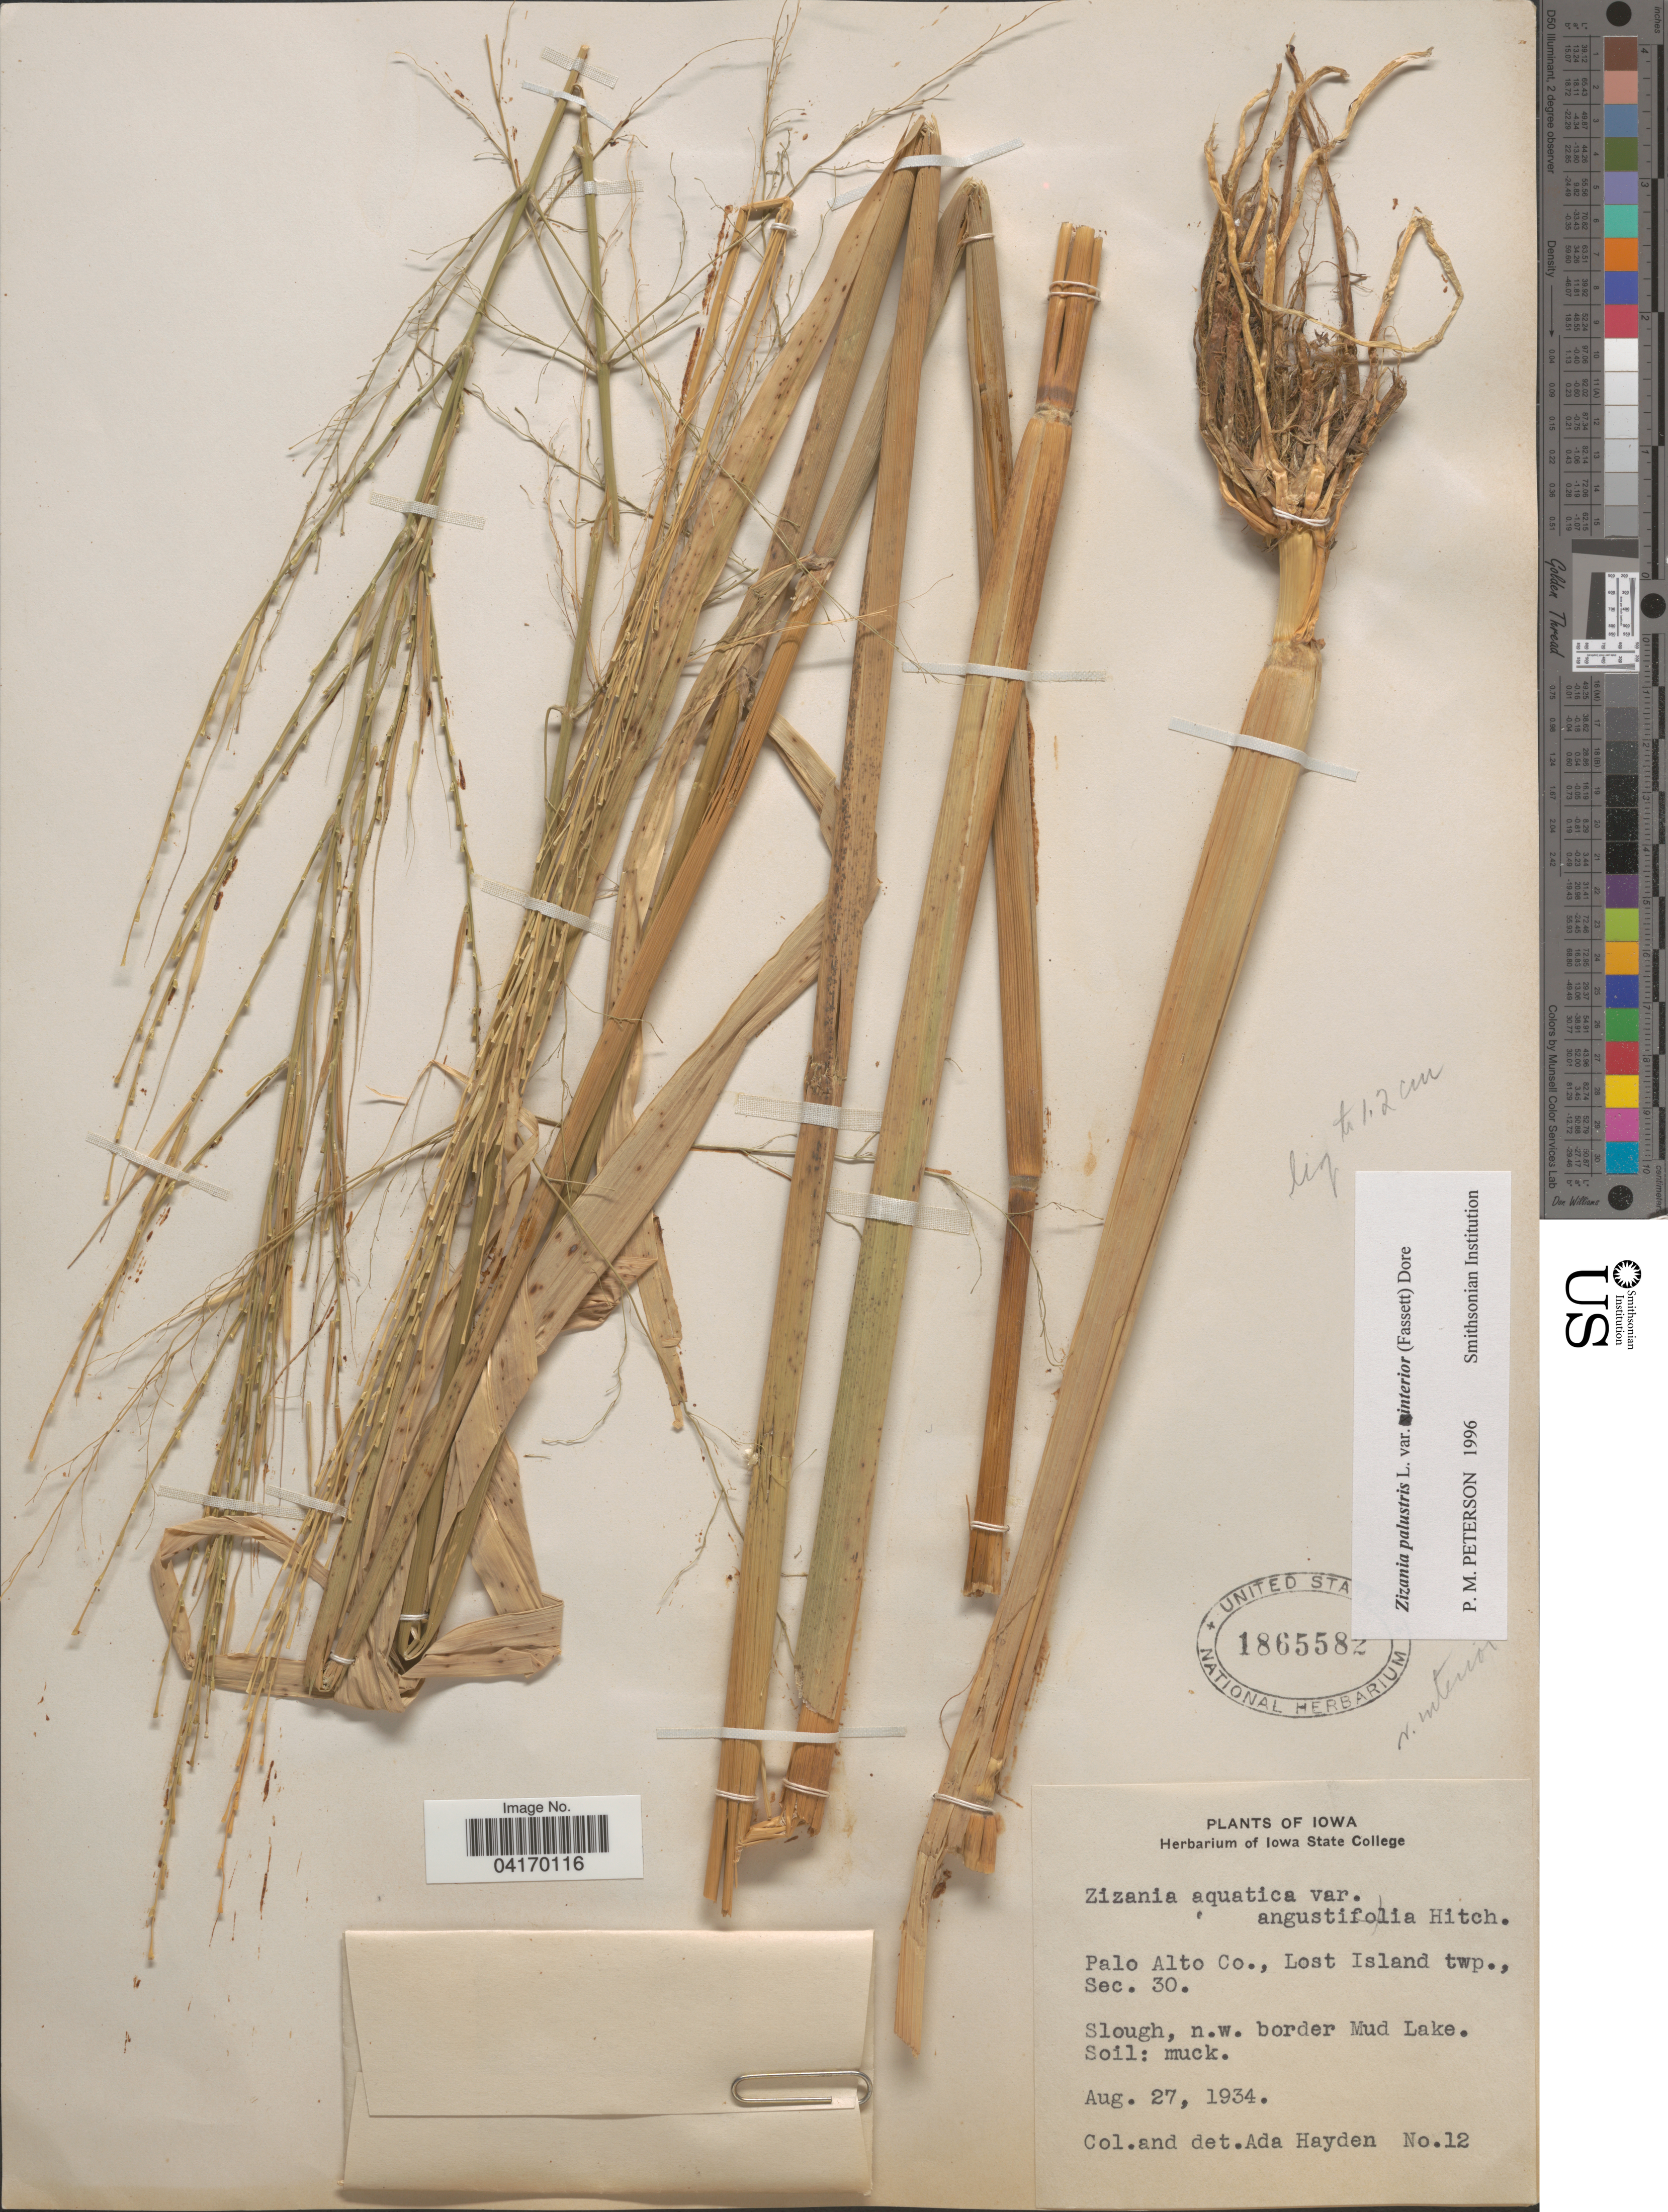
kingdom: Plantae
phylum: Tracheophyta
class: Liliopsida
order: Poales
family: Poaceae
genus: Zizania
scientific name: Zizania aquatica var. interior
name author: Fassett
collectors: Ada Hayden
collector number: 12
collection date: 1934-08-27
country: United States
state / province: Iowa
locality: Palo Alto Co., Lost Island twp., Sec. 30. Slough, n.w. border Mud Lake.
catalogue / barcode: US 1865582